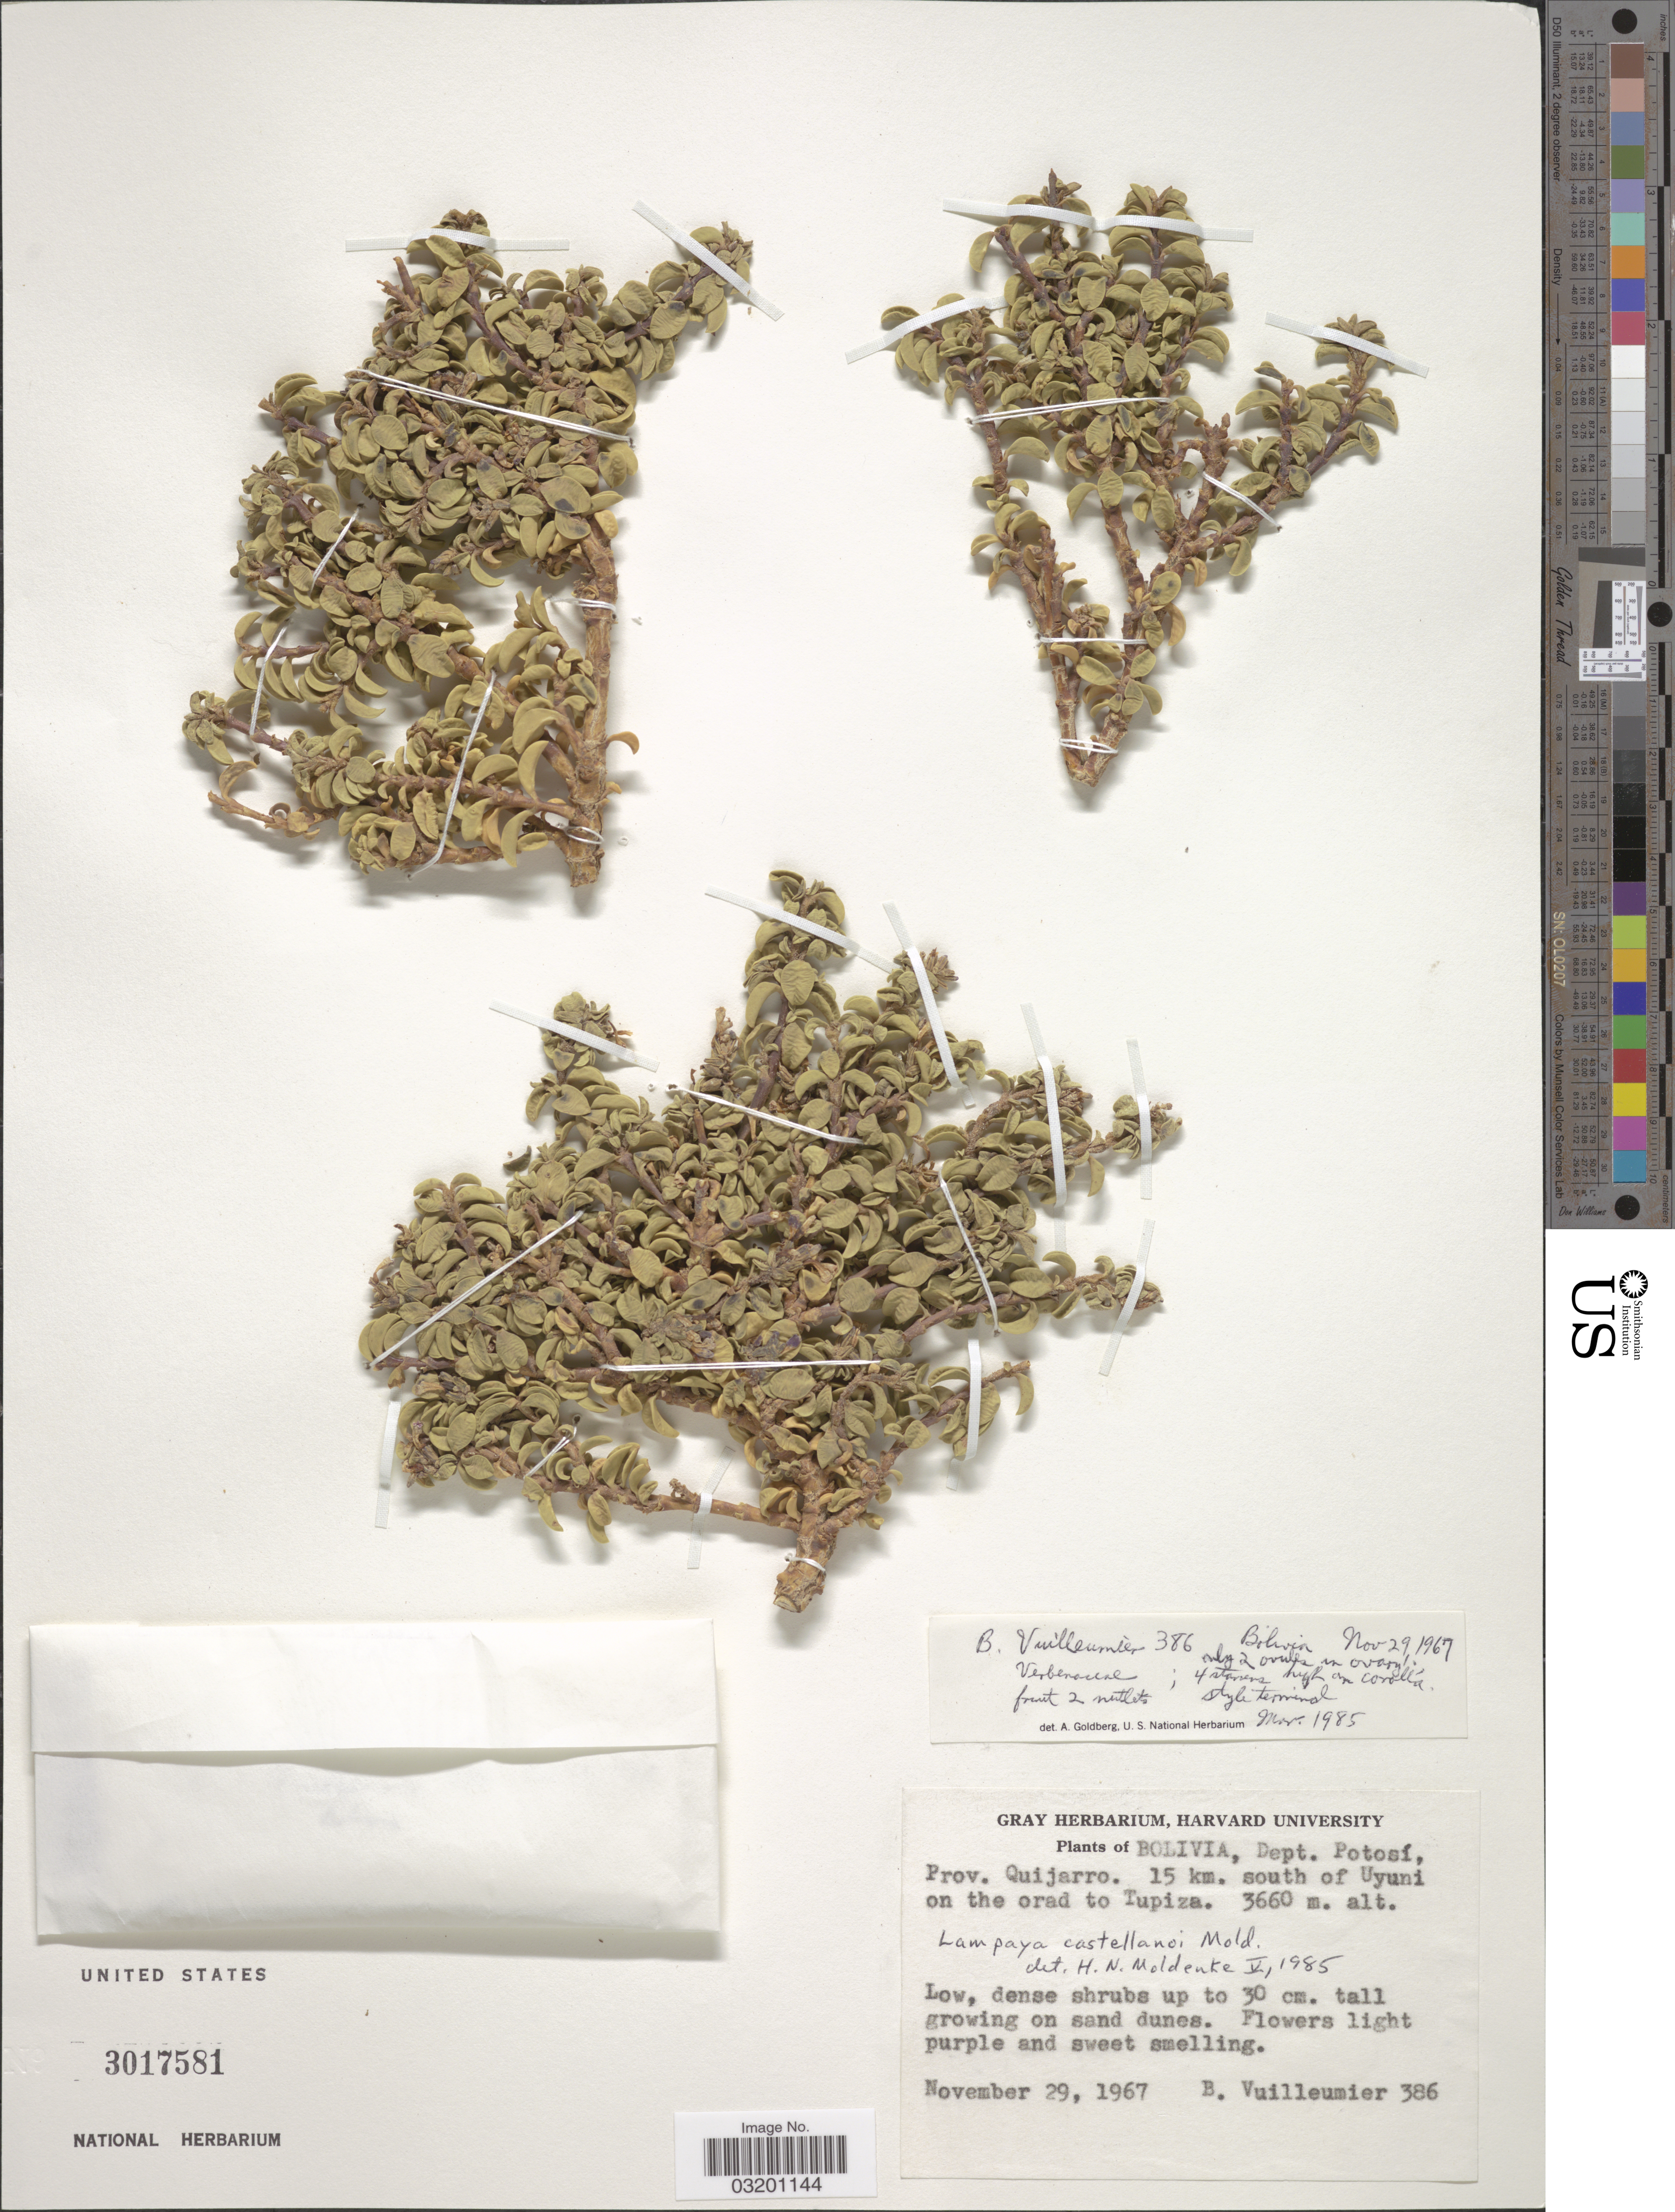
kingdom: Plantae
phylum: Tracheophyta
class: Magnoliopsida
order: Lamiales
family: Verbenaceae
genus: Lampayo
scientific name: Lampayo castellani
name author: Moldenke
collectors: B. Vuilleumier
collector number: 386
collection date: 1967-11-20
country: Bolivia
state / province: Potosi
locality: Quijarro. 15 km. south of Uyuni on the road to orad to Tupiza.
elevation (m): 3660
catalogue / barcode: US 3017581